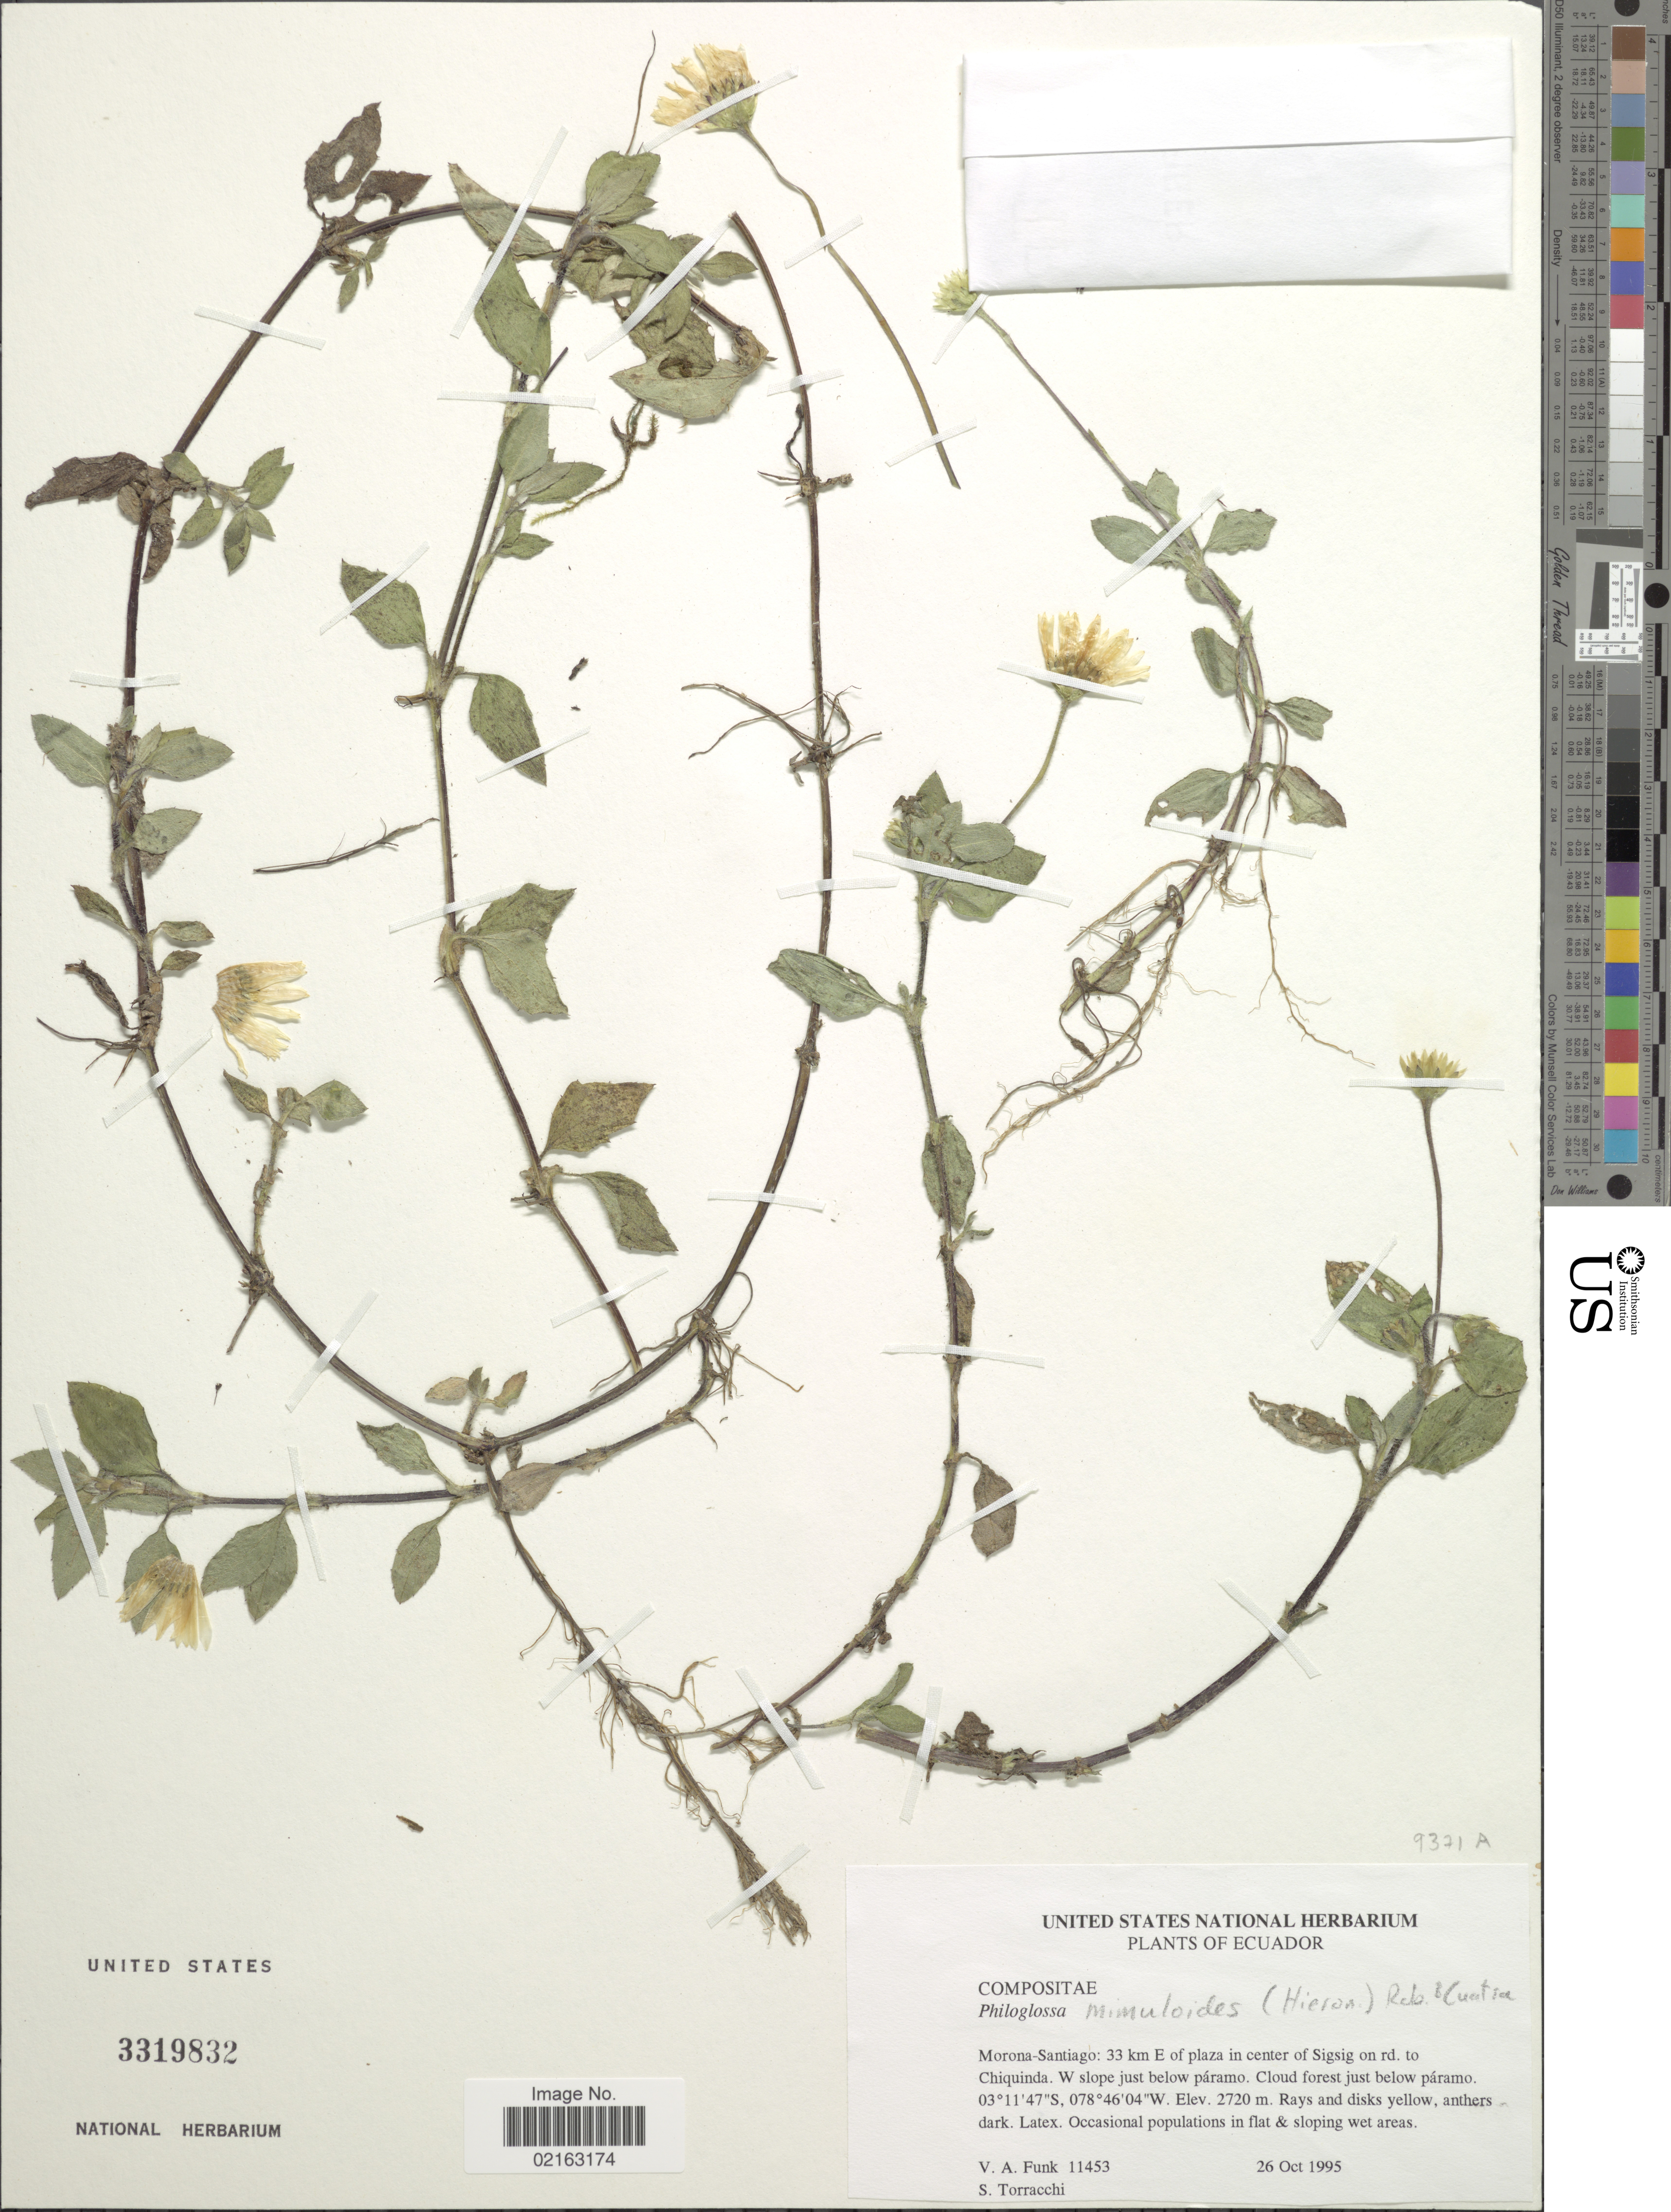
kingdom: Plantae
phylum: Tracheophyta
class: Magnoliopsida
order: Asterales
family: Asteraceae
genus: Philoglossa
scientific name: Philoglossa mimuloides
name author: (Hieron.) H. Rob. & Brettell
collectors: V. Funk & S. Torracchi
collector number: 11453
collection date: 1995-10-26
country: Ecuador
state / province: Morona-Santiago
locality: Morona-Santiago: 33 km E of plaza in center of Sigsig on rd. to Chiquinda. W slope just below páramo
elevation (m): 2720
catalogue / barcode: US 3319832